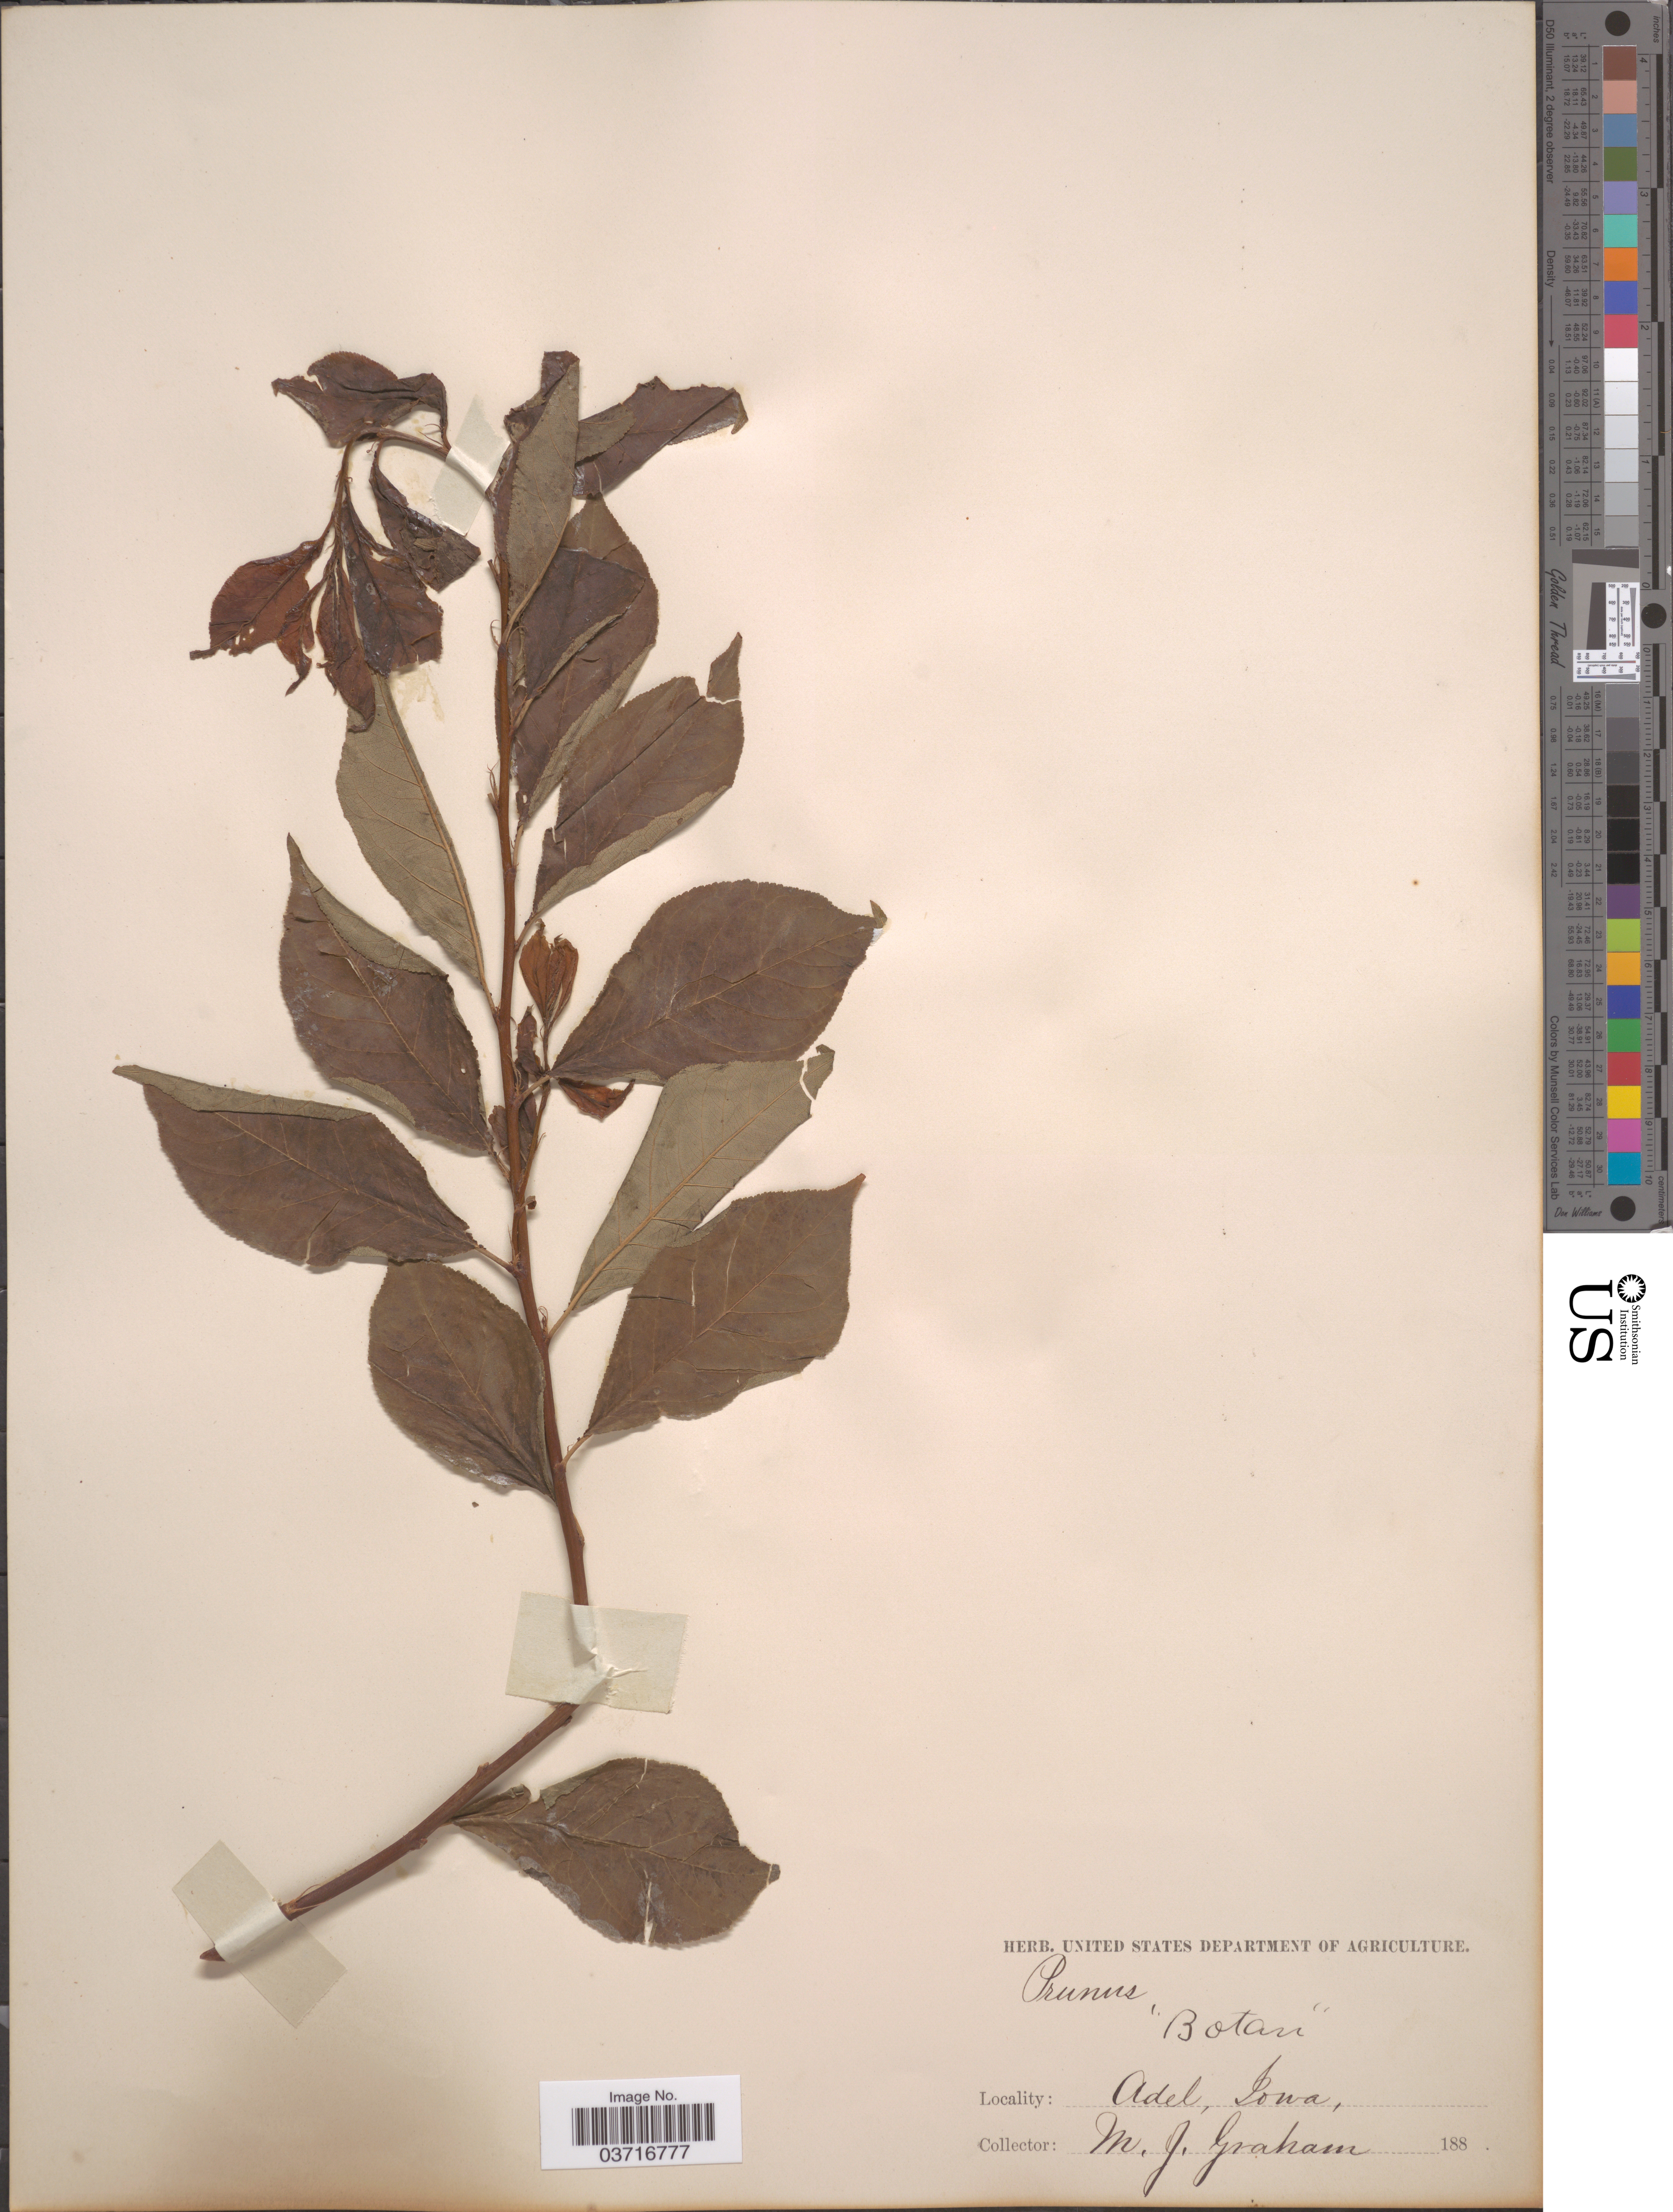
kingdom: Plantae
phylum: Tracheophyta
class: Magnoliopsida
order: Rosales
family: Rosaceae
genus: Prunus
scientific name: Prunus triflora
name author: Roxb.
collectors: M. Graham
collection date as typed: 188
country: United States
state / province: Iowa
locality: Adel.